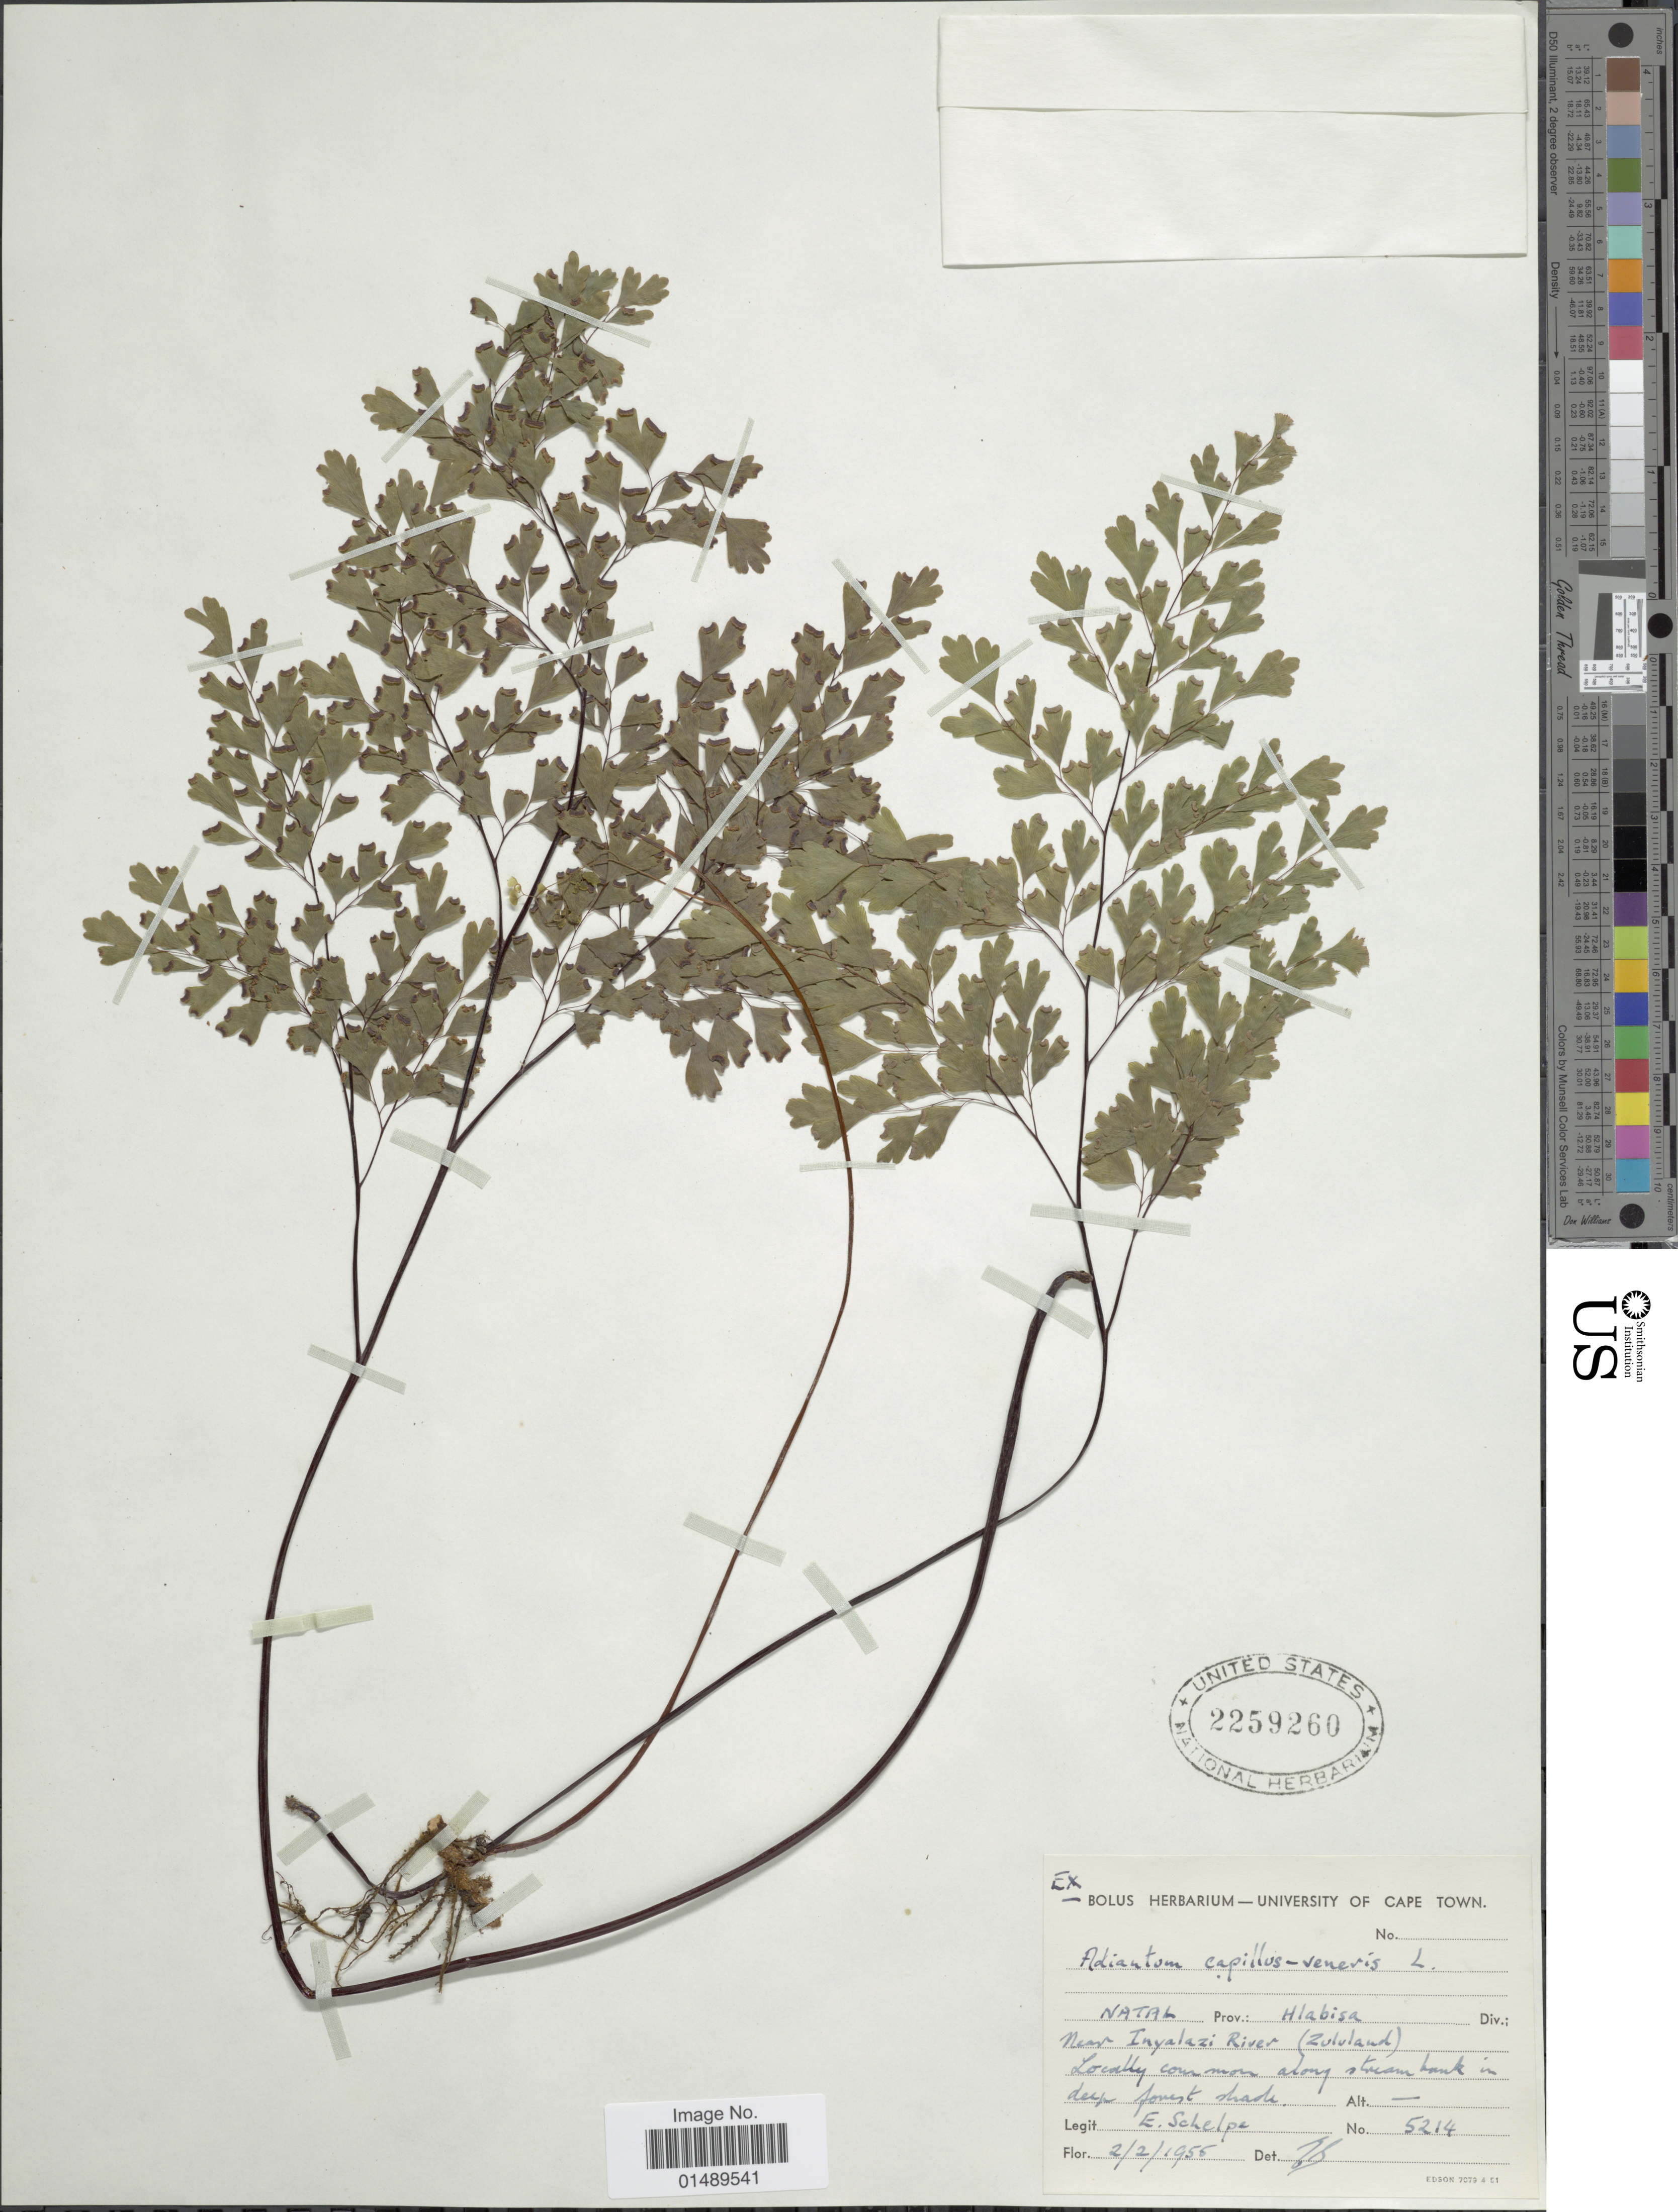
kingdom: Plantae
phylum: Tracheophyta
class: Polypodiopsida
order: Polypodiales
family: Pteridaceae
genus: Adiantum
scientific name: Adiantum capillus-veneris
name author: L.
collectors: E. A. C. L. E. Schelpe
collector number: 5214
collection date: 1956-02-02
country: South Africa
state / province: KwaZulu-Natal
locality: Hlabisa, near Inyalazi River ( Zulaland)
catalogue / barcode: US 2259260